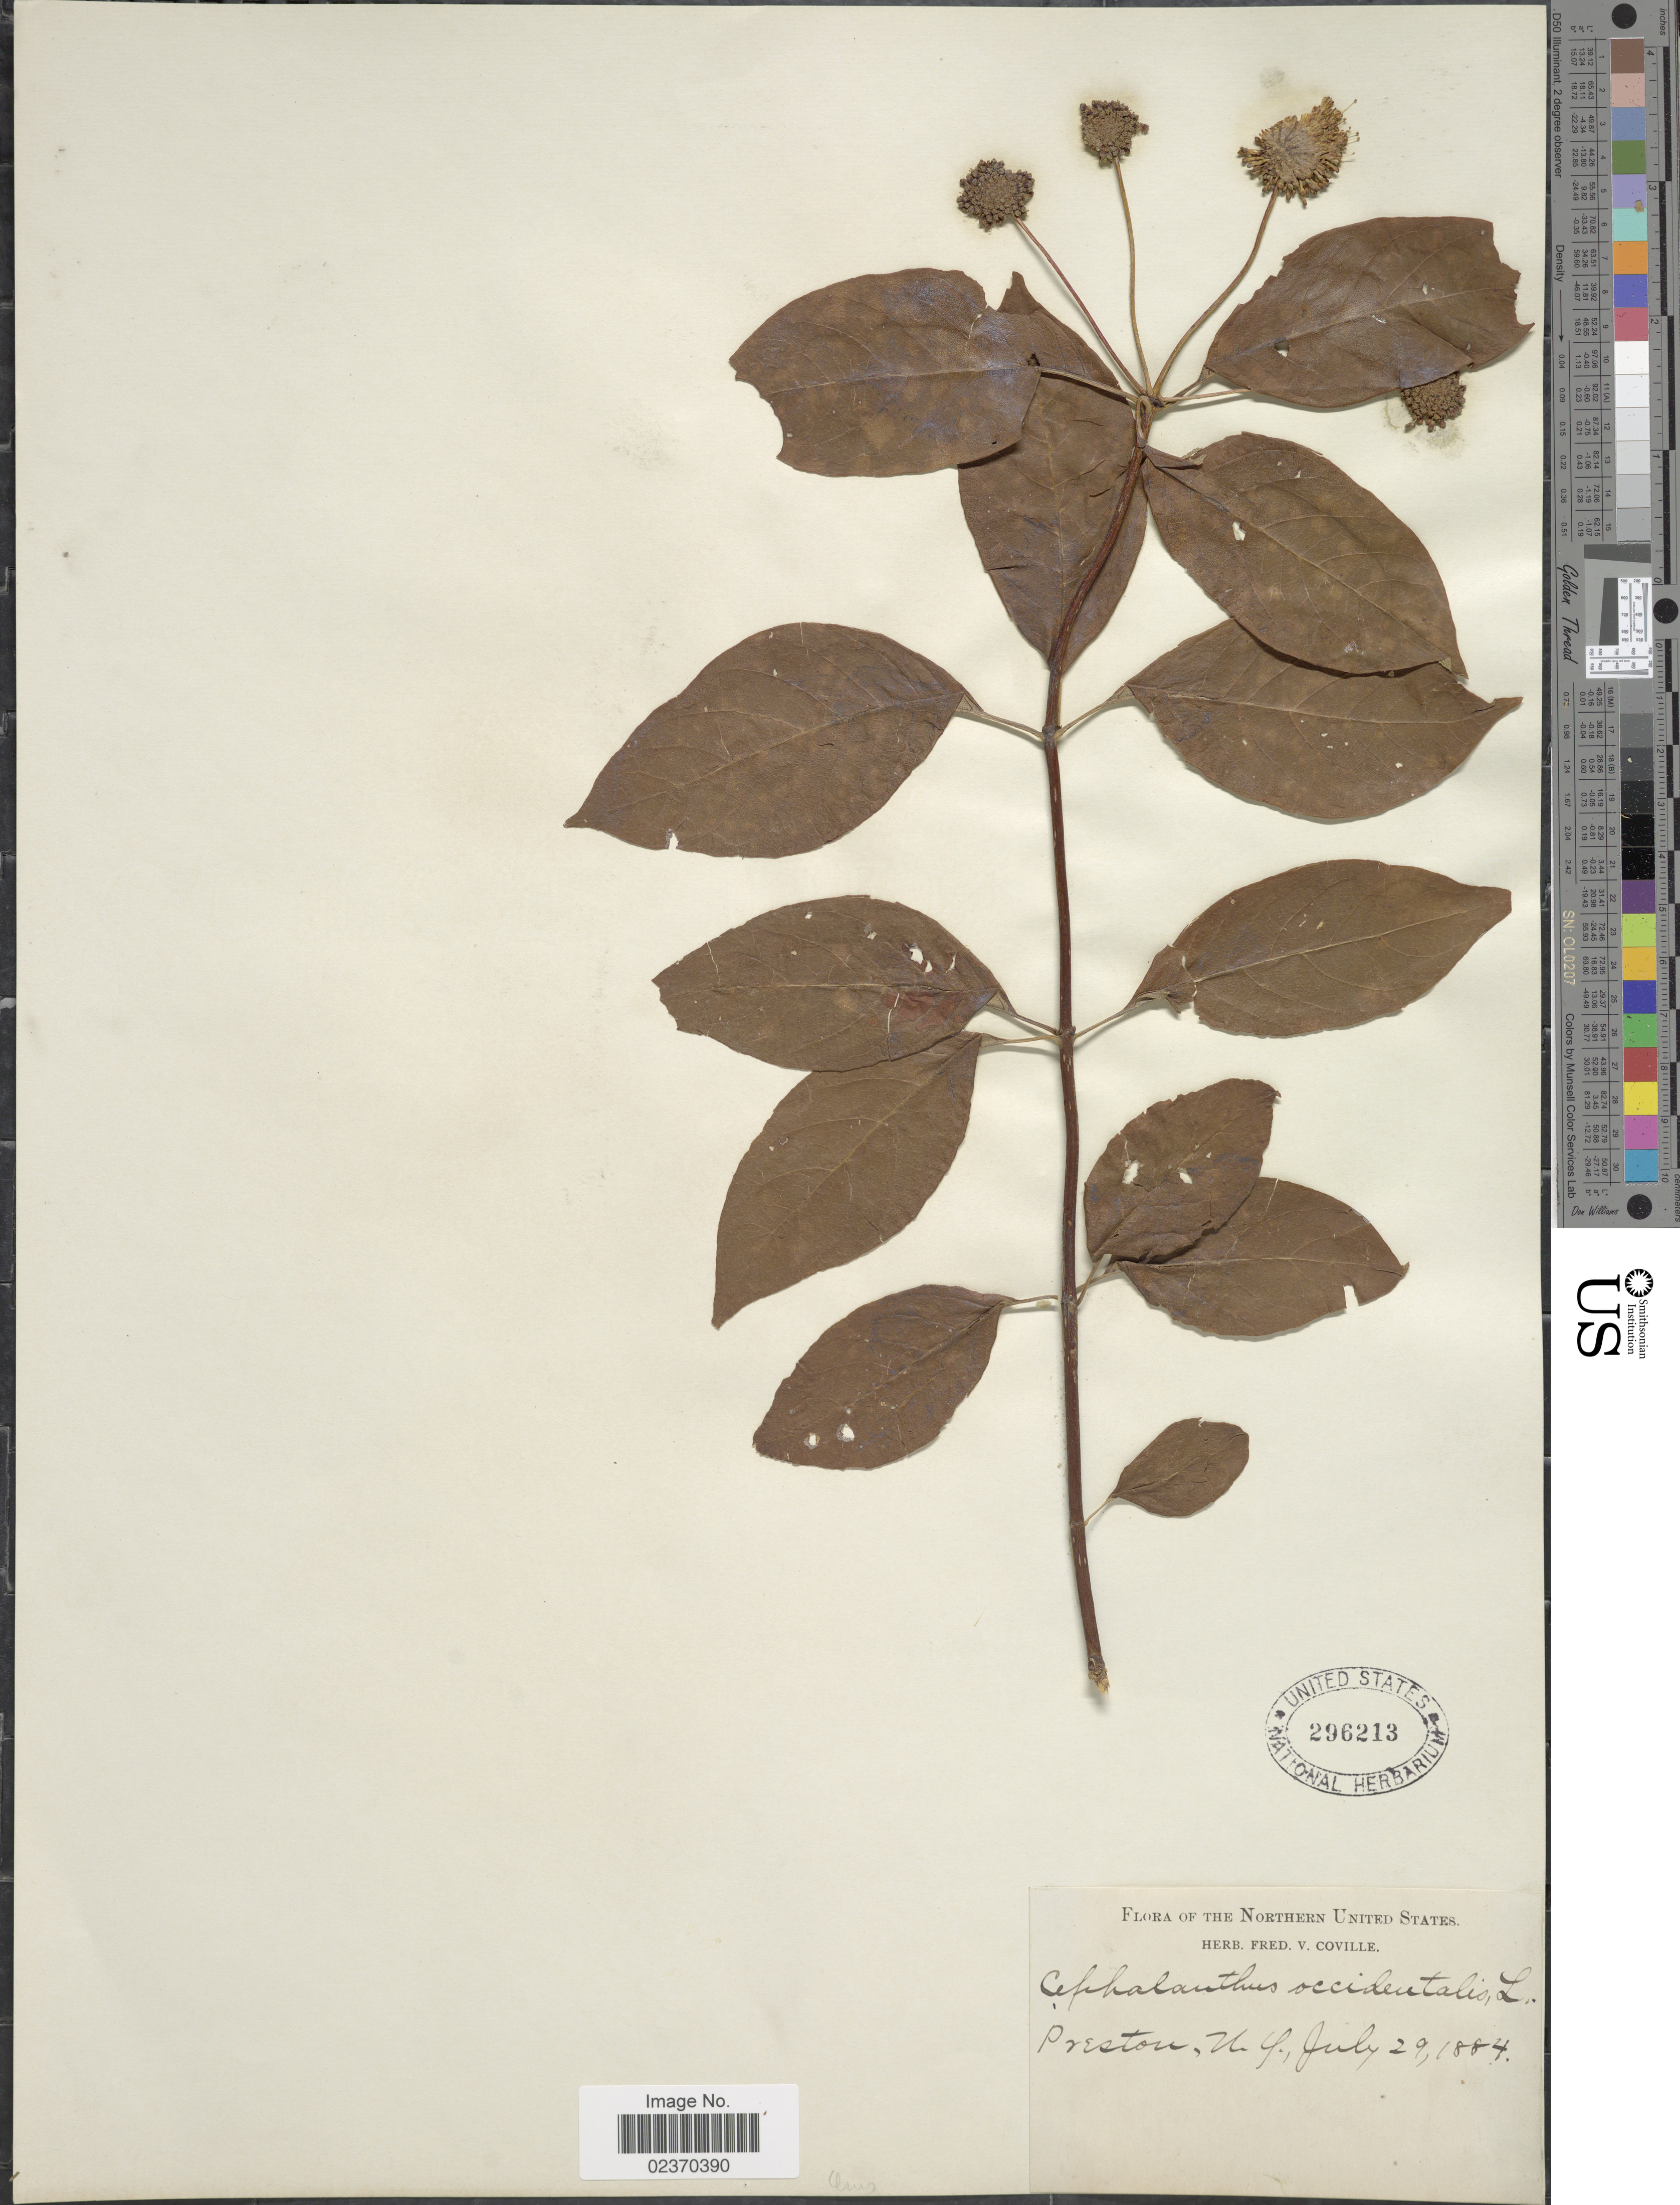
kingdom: Plantae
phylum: Tracheophyta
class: Magnoliopsida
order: Gentianales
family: Rubiaceae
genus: Cephalanthus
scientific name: Cephalanthus occidentalis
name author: L.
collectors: ex herb. Fred. V. Coville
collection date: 1884-07-29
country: United States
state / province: New York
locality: Preston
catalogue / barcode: US 296213